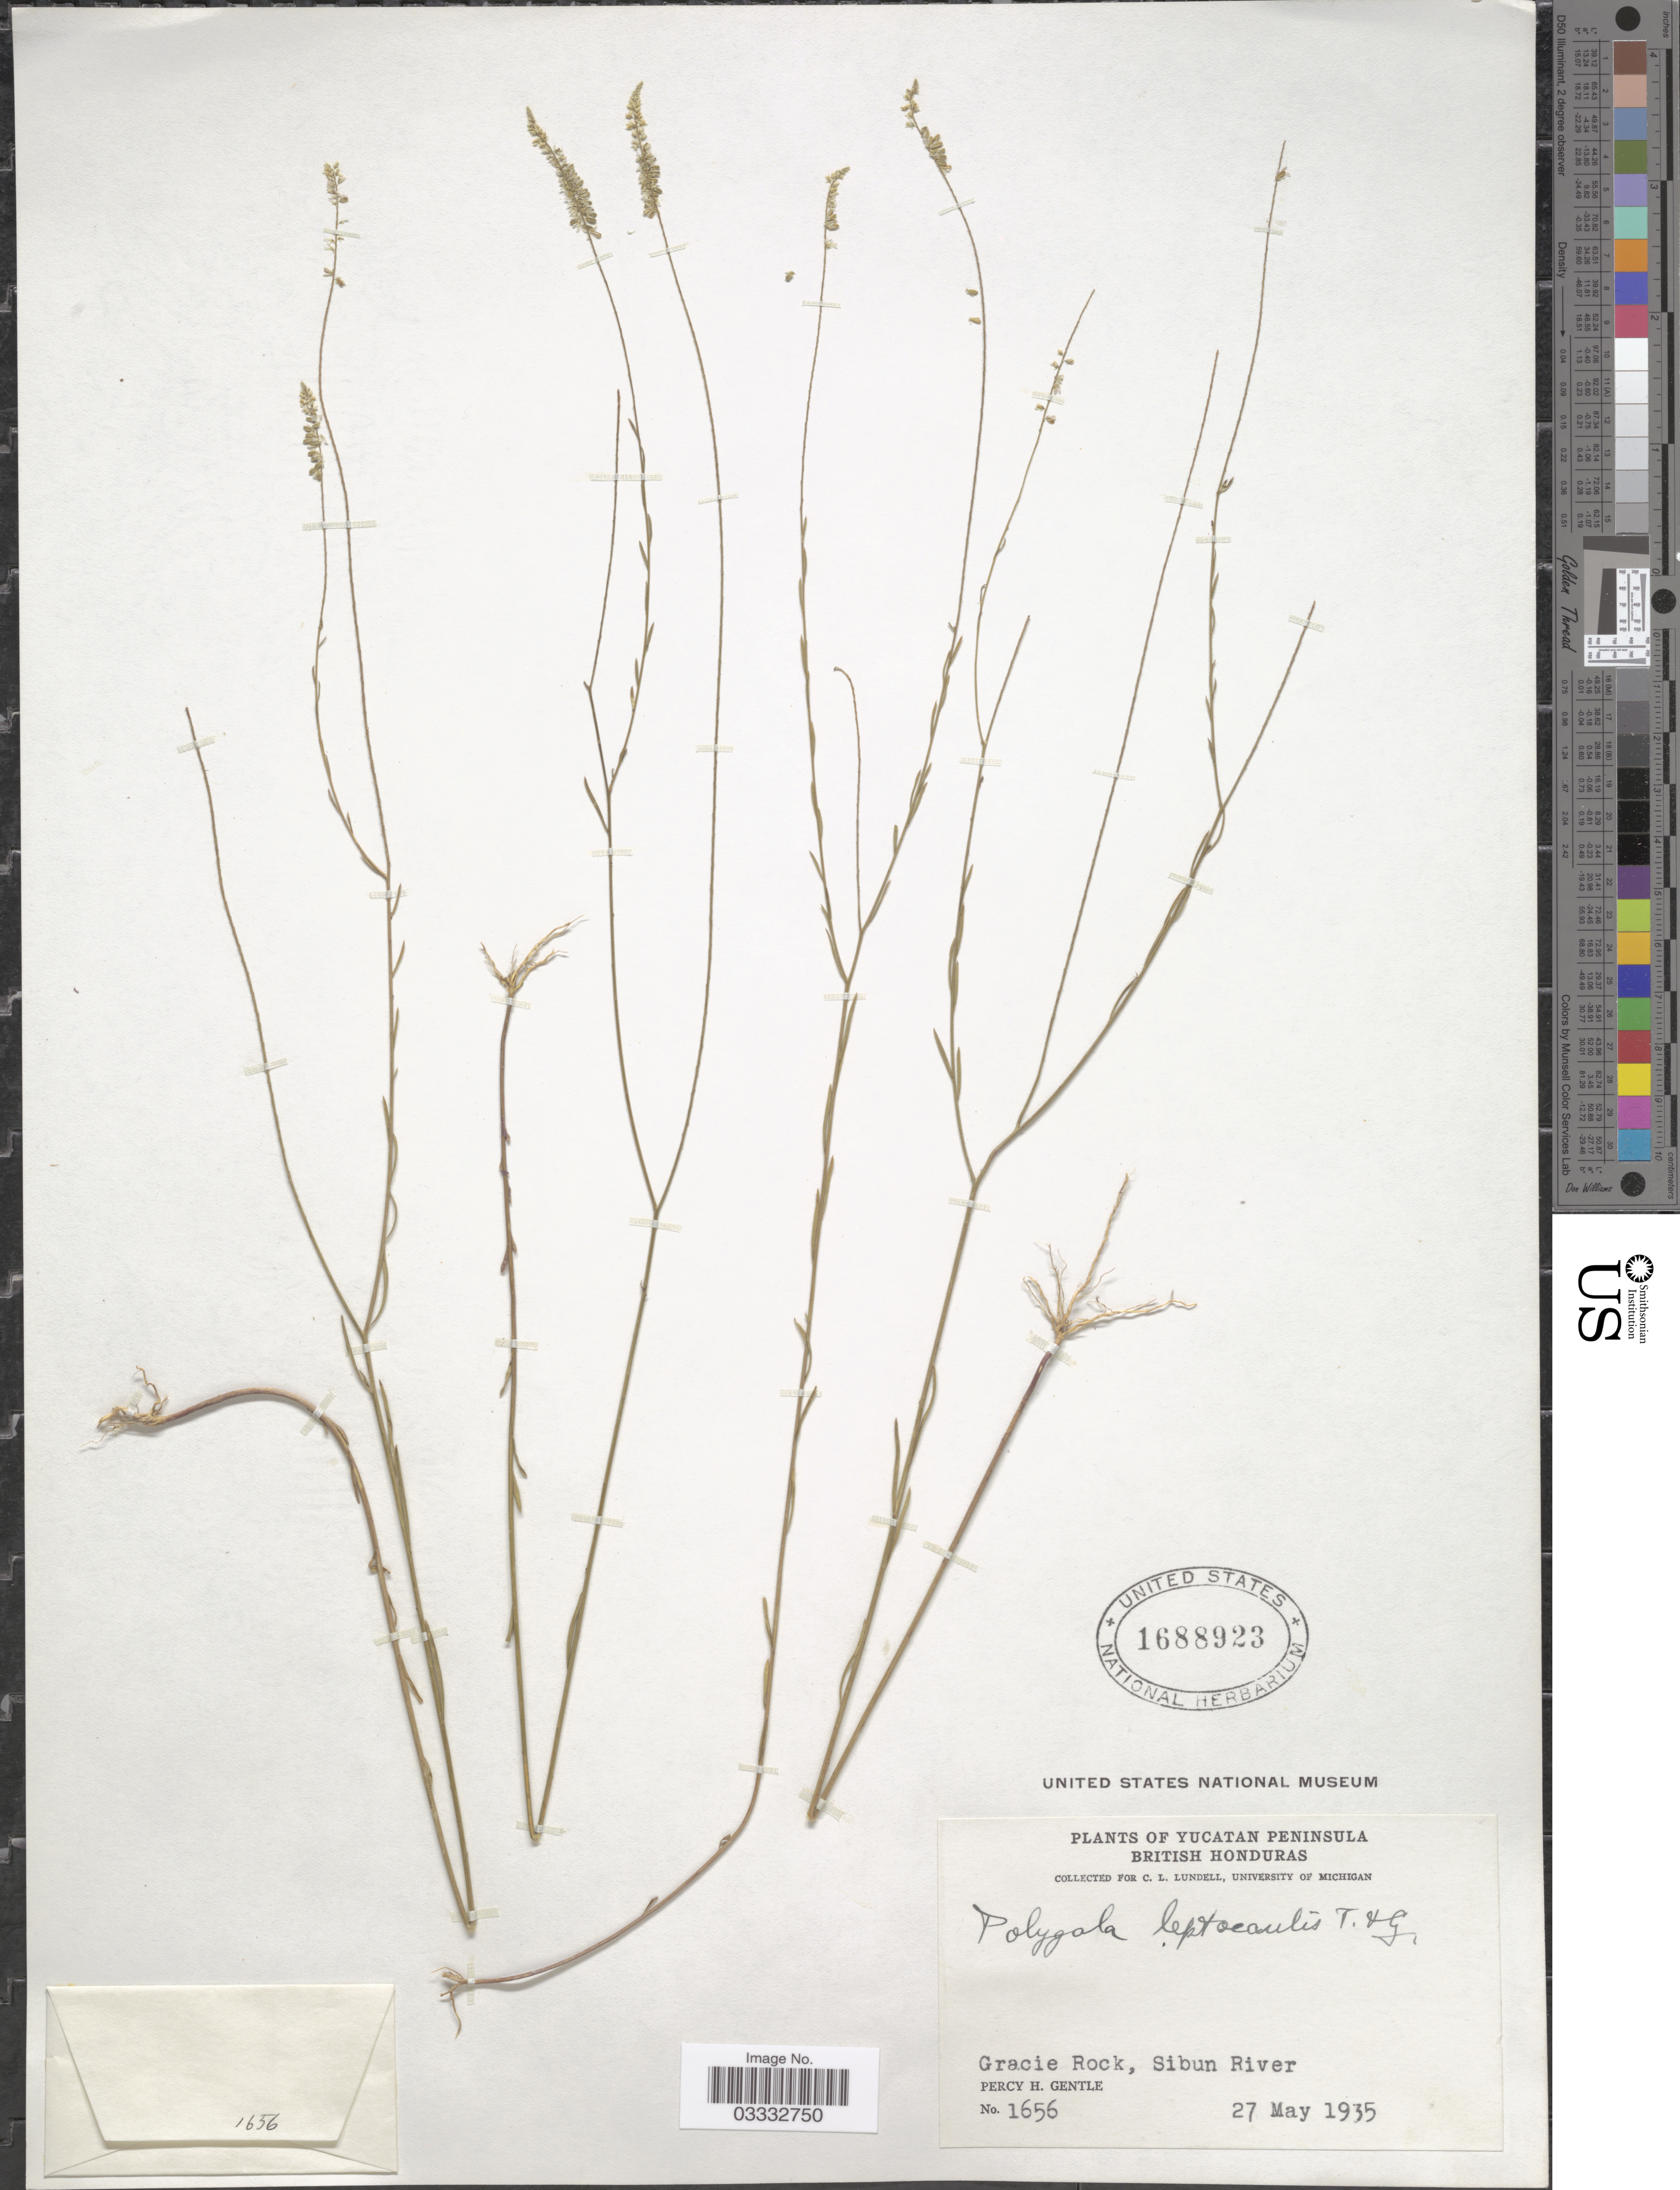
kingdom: Plantae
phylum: Tracheophyta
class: Magnoliopsida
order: Fabales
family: Polygalaceae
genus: Polygala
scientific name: Polygala leptocaulis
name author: Torr. & A. Gray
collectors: P. H. Gentle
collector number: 1656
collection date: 1935-05-27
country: Belize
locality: Yucatan Peninsula. British Honduras. Gracie Rock, Sibun River.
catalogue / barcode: US 1688923